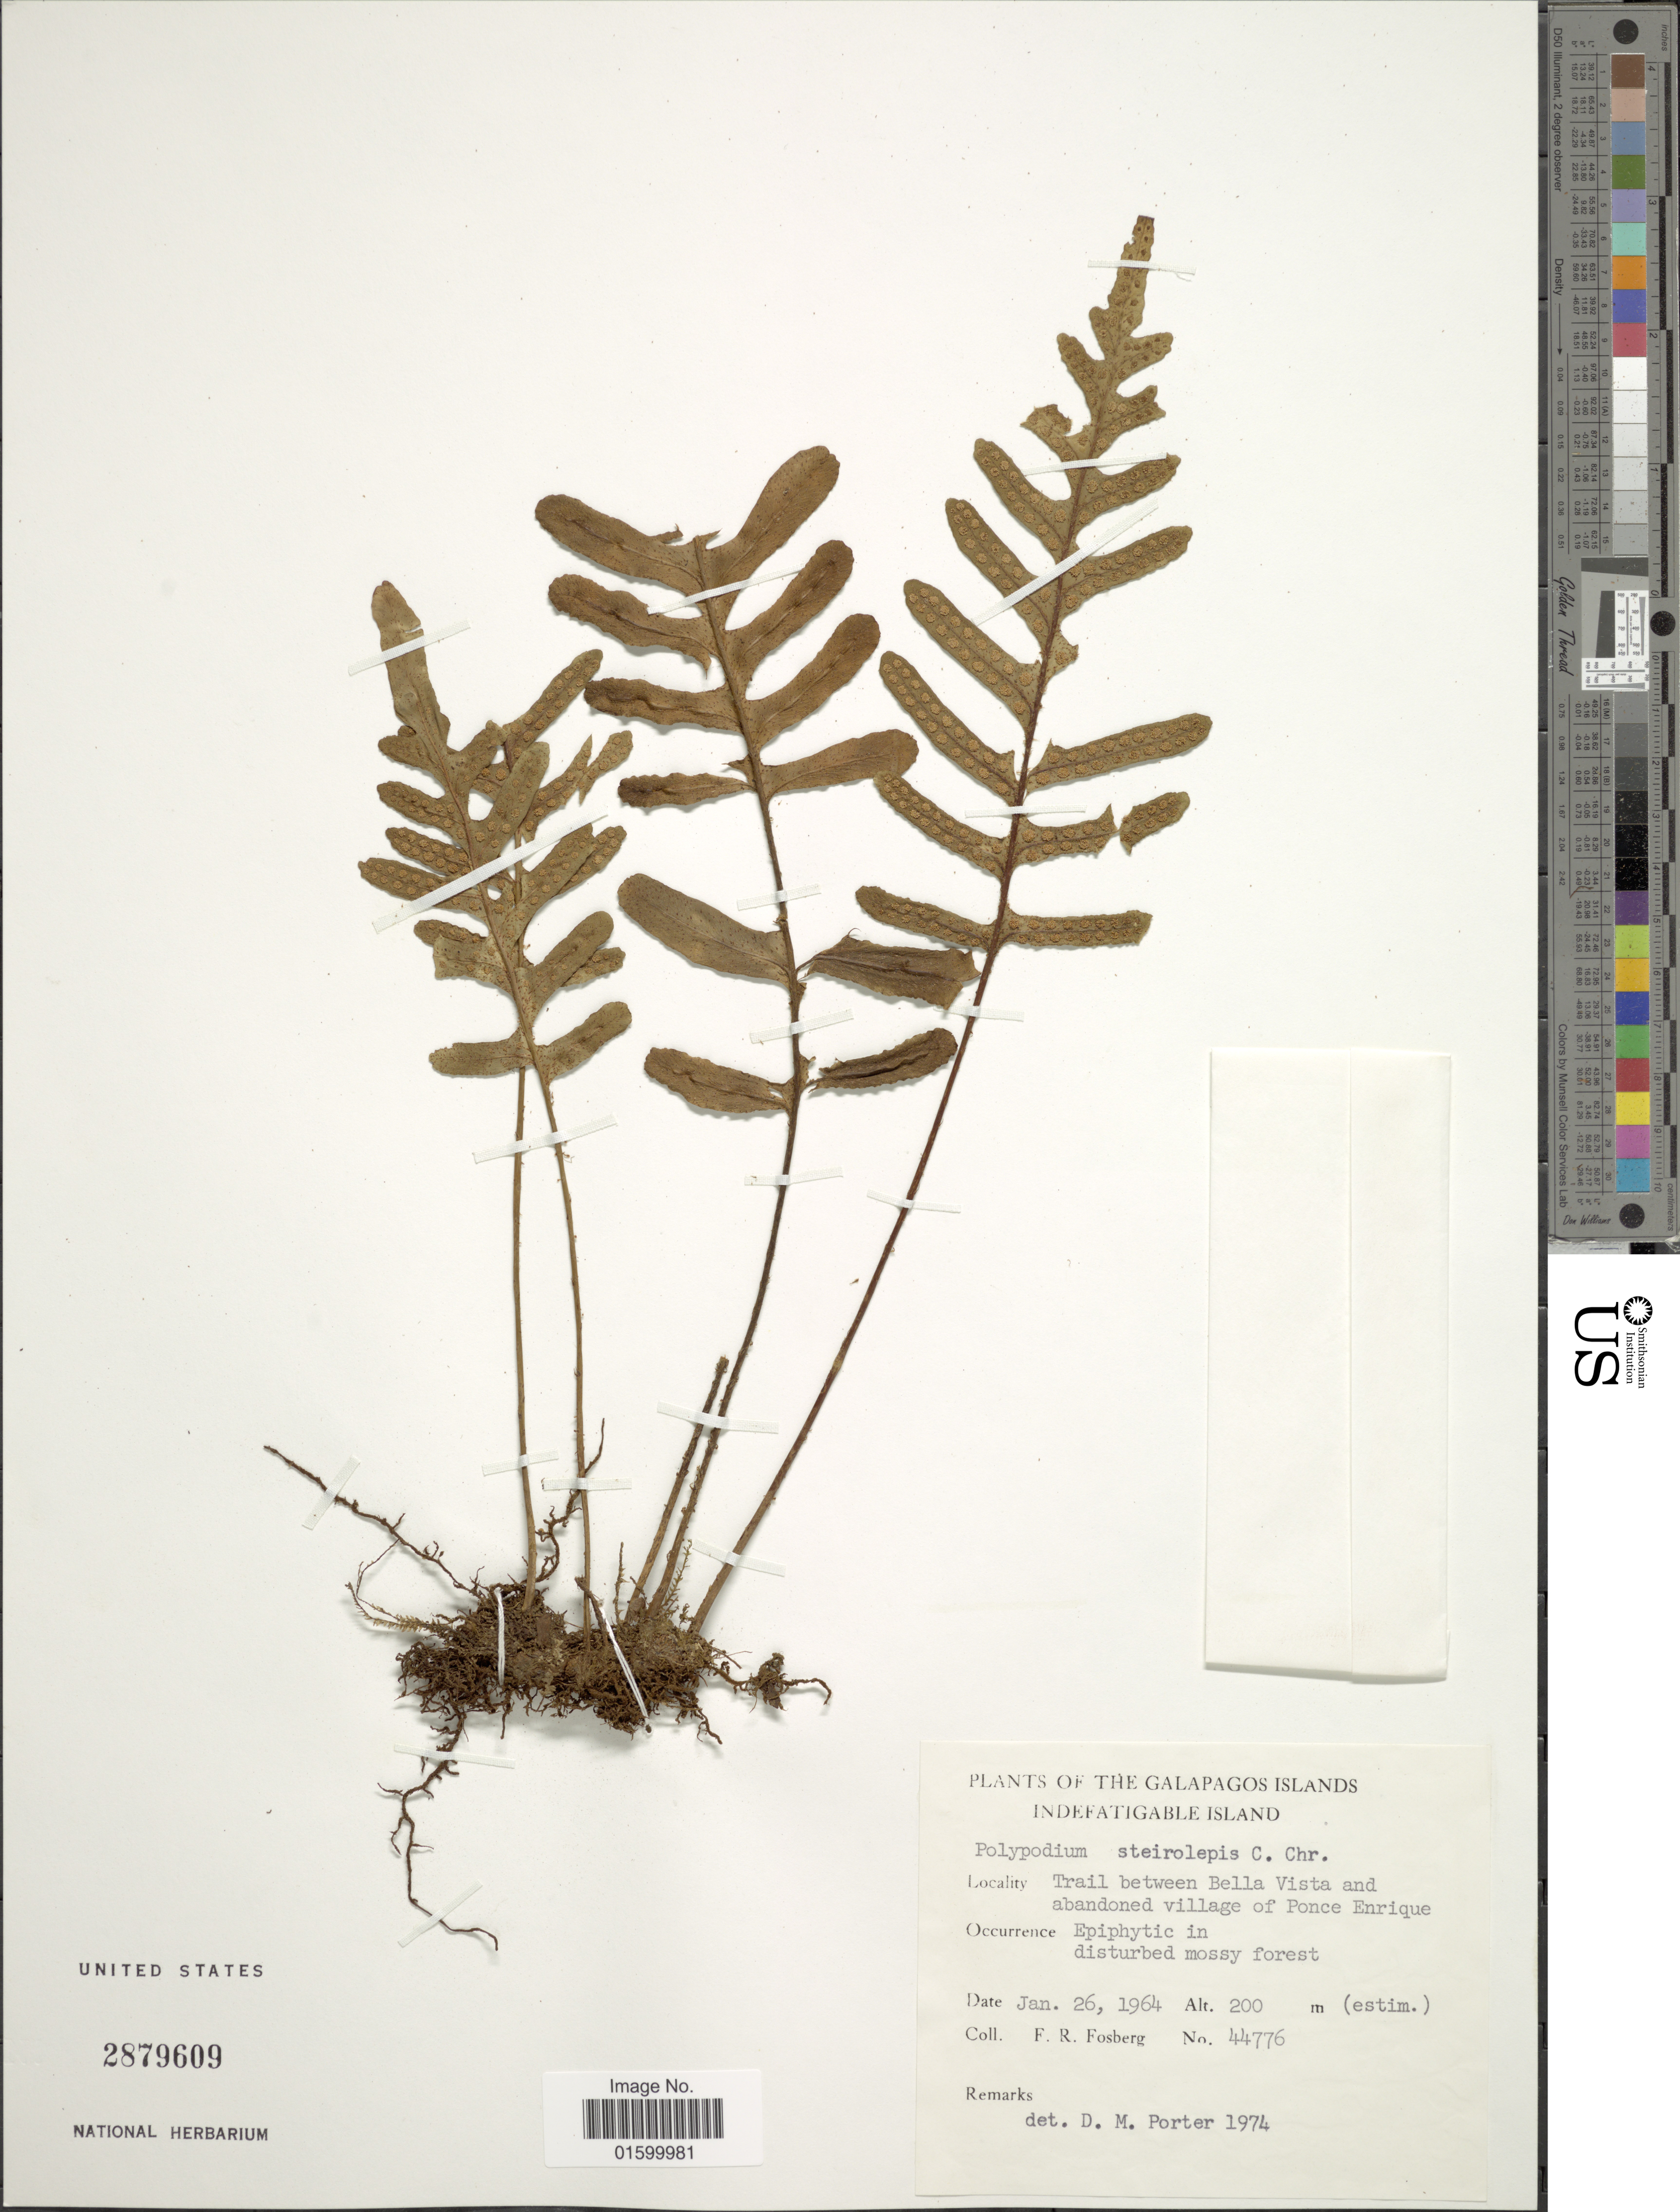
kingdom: Plantae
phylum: Tracheophyta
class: Polypodiopsida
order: Polypodiales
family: Polypodiaceae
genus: Pleopeltis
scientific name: Pleopeltis steirolepis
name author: (C. Chr.) A.R. Sm.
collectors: F. R. Fosberg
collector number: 44776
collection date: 1964-01-26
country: Ecuador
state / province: Colón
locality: Galapagos Islands, Indefatigable Island, trail between Bella Vista and abandoned village of Ponce Enrique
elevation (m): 200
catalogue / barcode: US 2879609